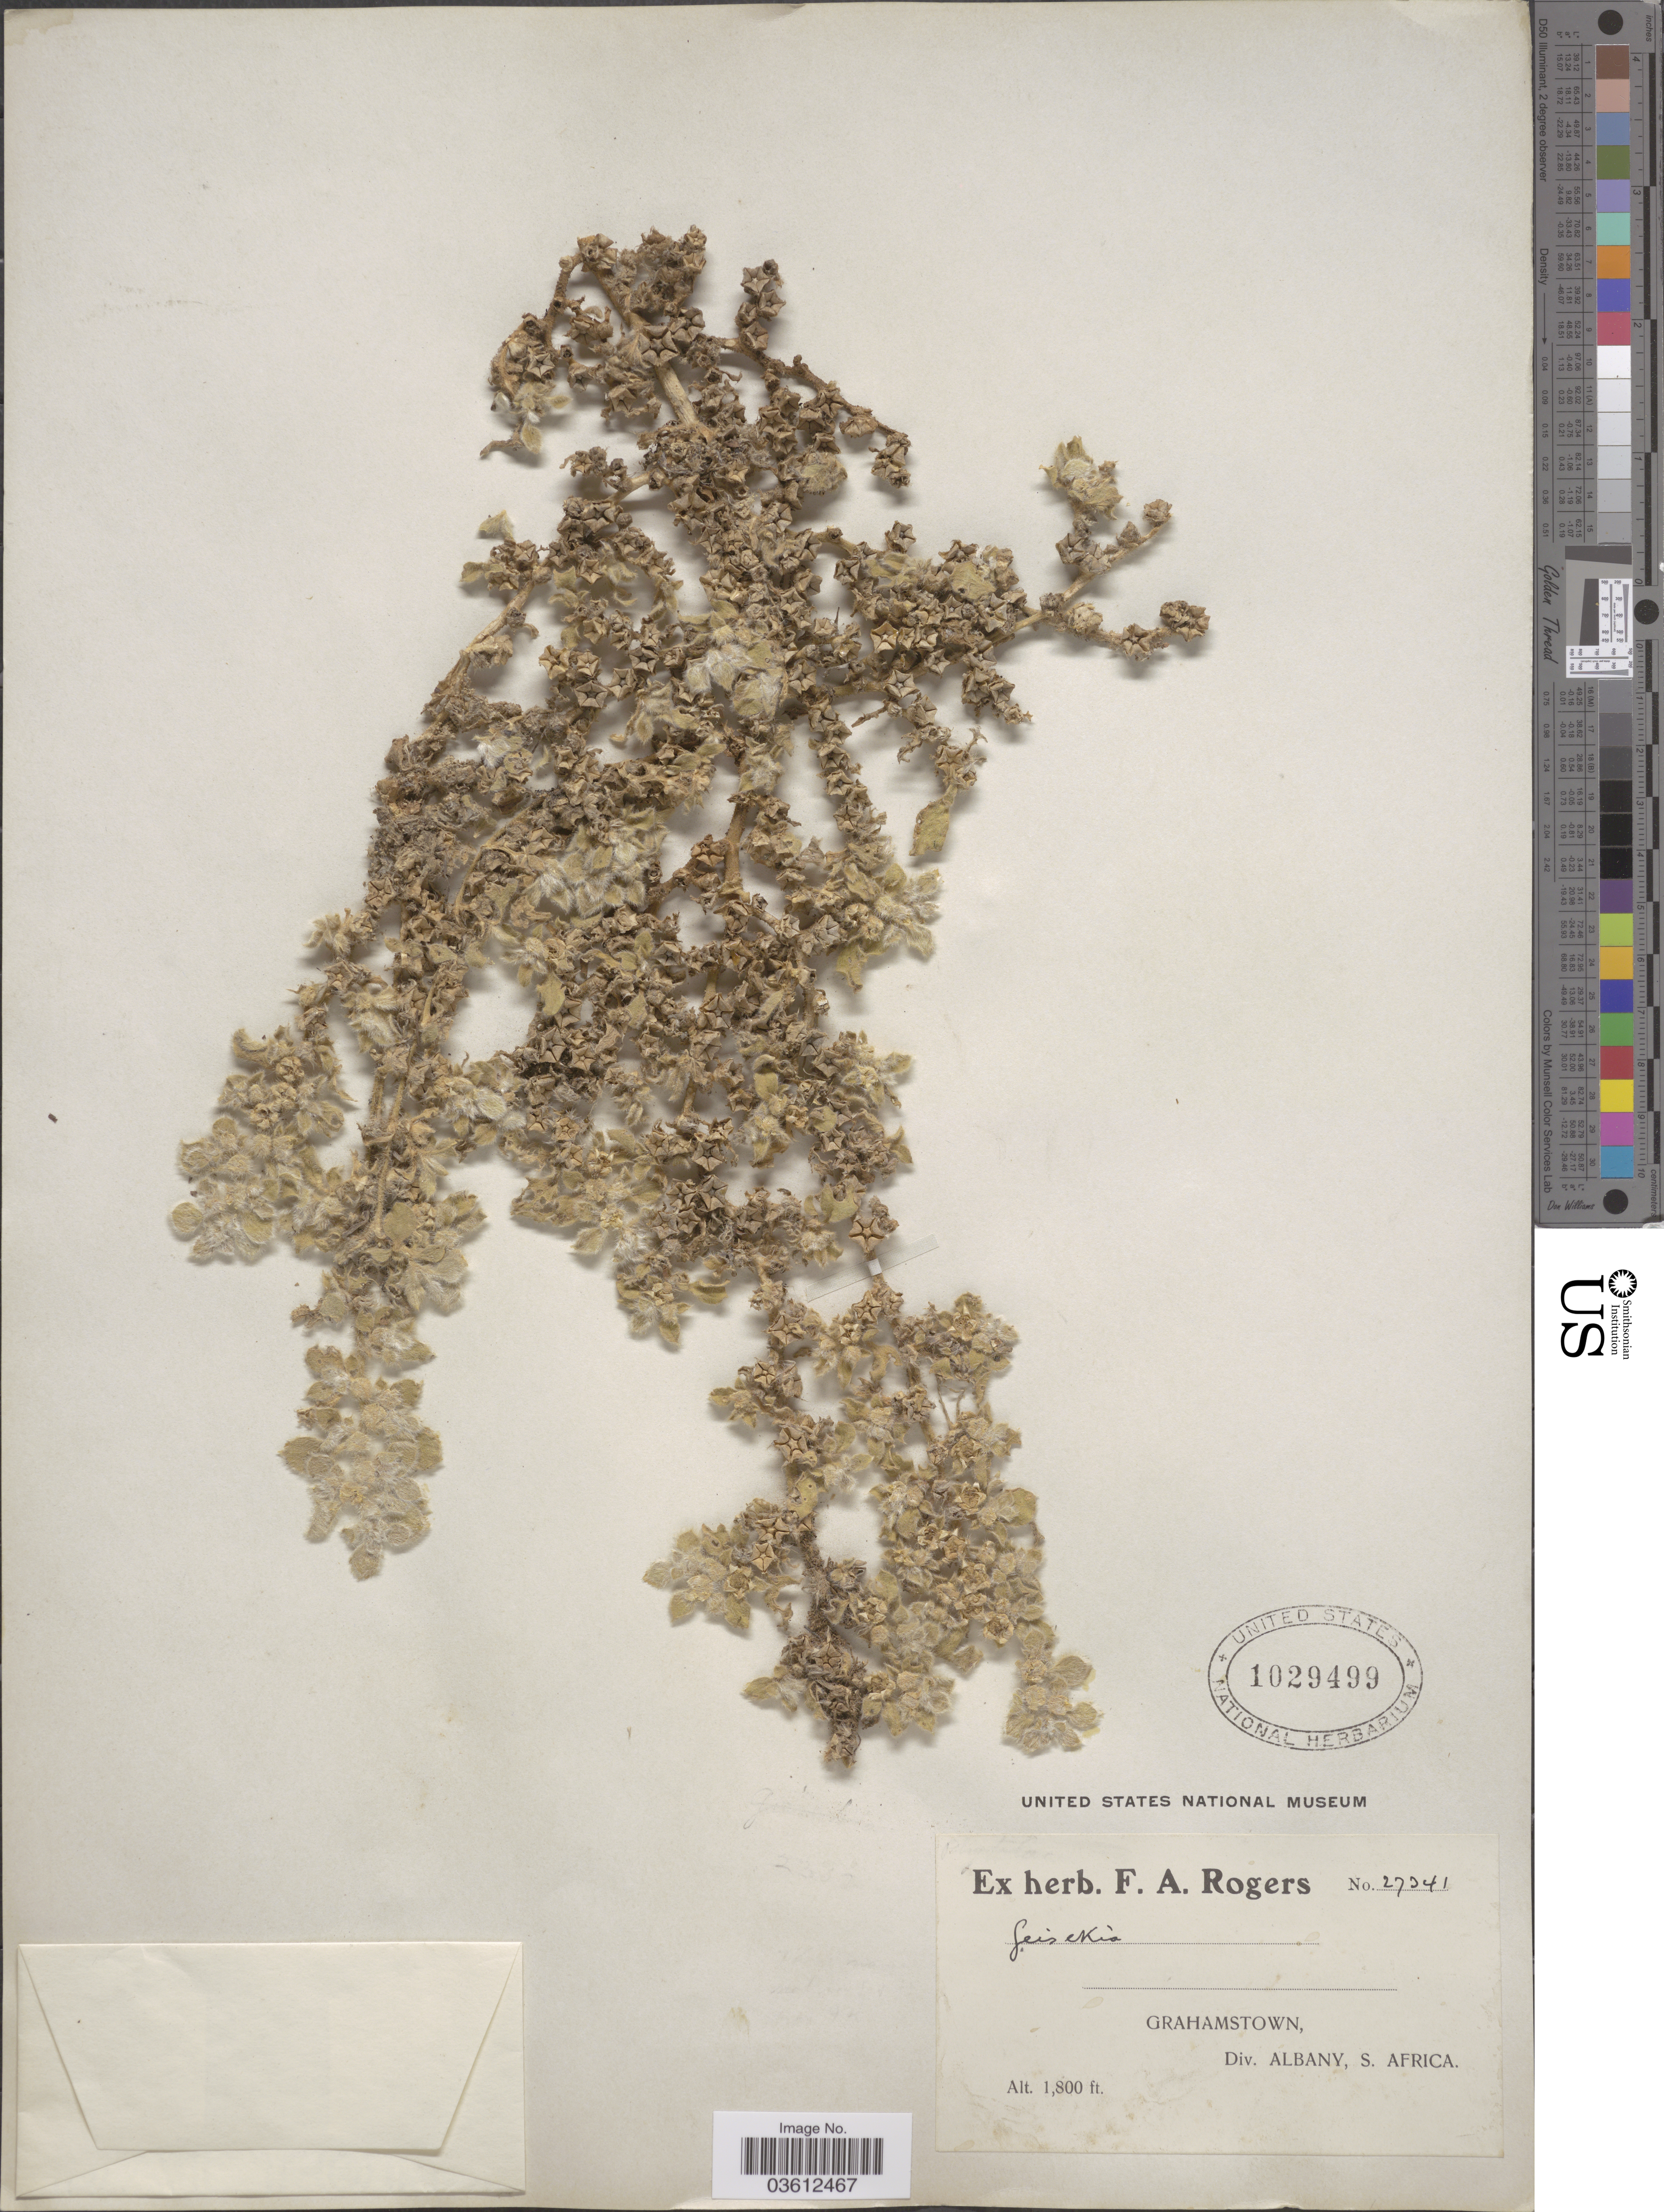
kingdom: Plantae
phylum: Tracheophyta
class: Magnoliopsida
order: Caryophyllales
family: Aizoaceae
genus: Aizoon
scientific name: Aizoon glinoides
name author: Eckl. & Zeyh.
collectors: ex herb. F. A. Rogers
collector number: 27341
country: South Africa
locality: Grahamstown, Div. Albany, S. Africa.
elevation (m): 549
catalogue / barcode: US 1029499